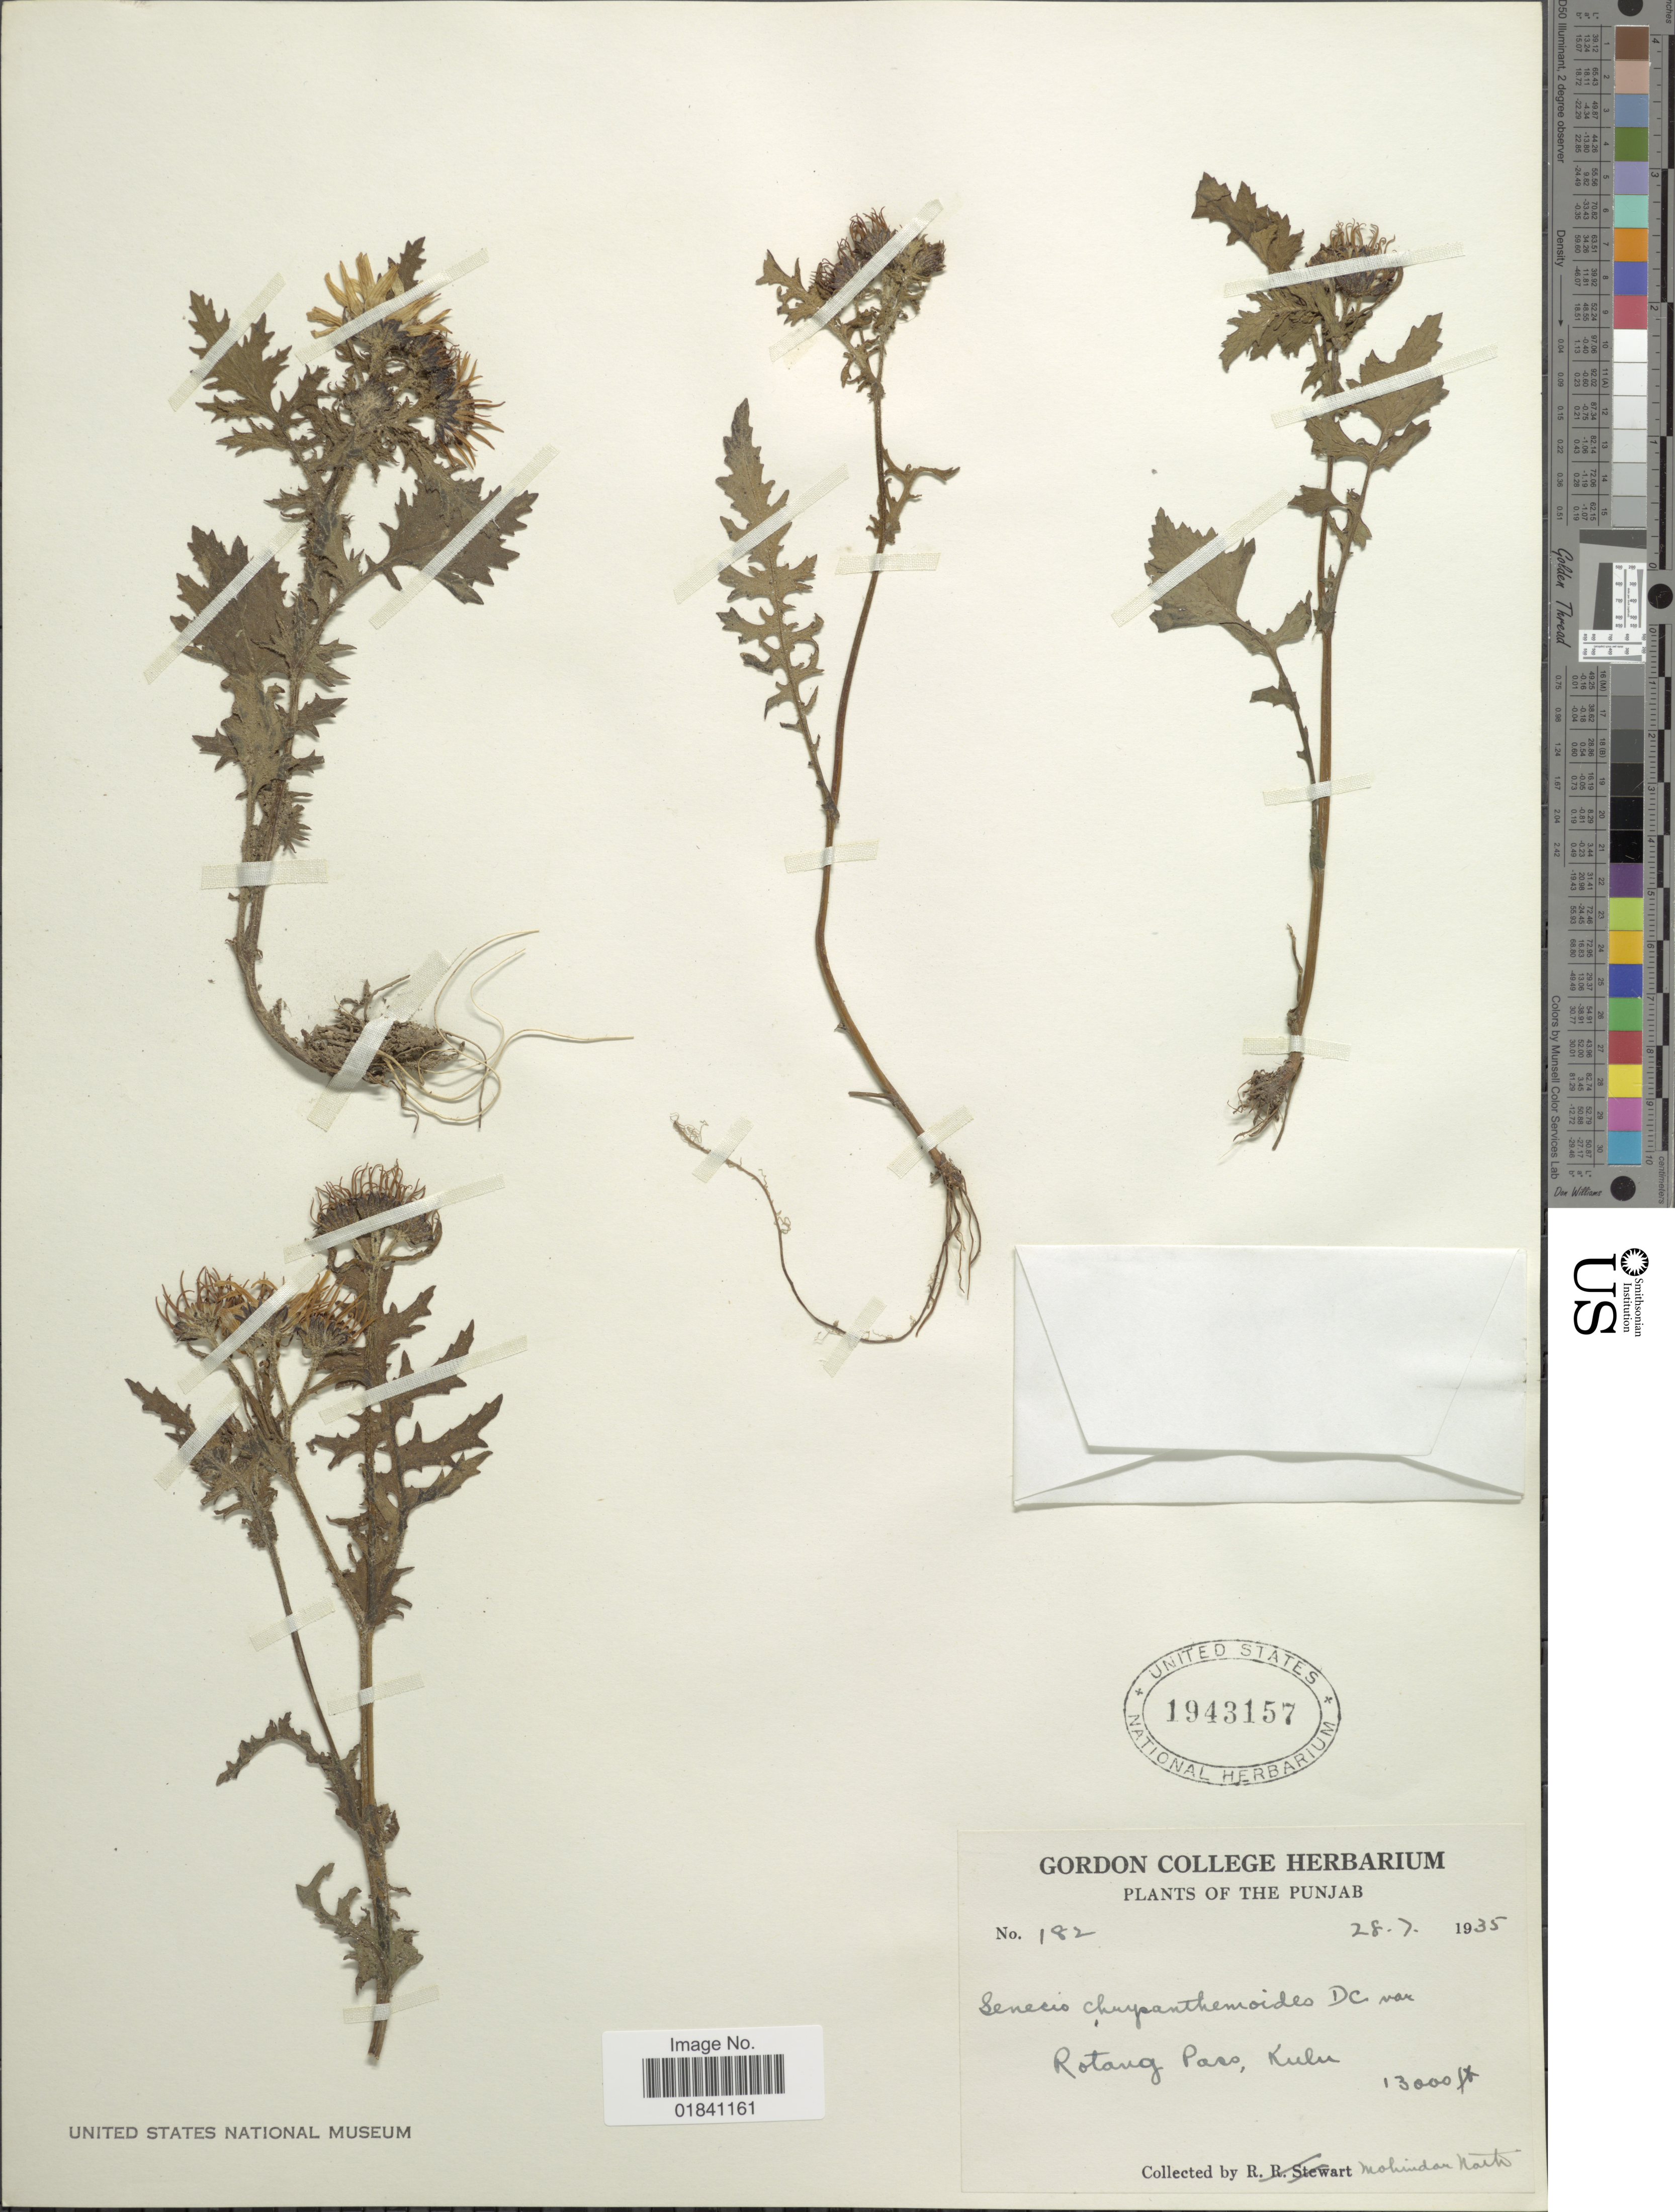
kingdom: Plantae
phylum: Tracheophyta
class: Magnoliopsida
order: Asterales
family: Asteraceae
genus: Senecio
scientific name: Senecio chrysanthemoides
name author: DC.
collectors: N. Mohindar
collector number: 182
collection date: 1935-07-28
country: India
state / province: Himachal Pradesh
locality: Rotang Pass, Kulu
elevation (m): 3962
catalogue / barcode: US 1943157